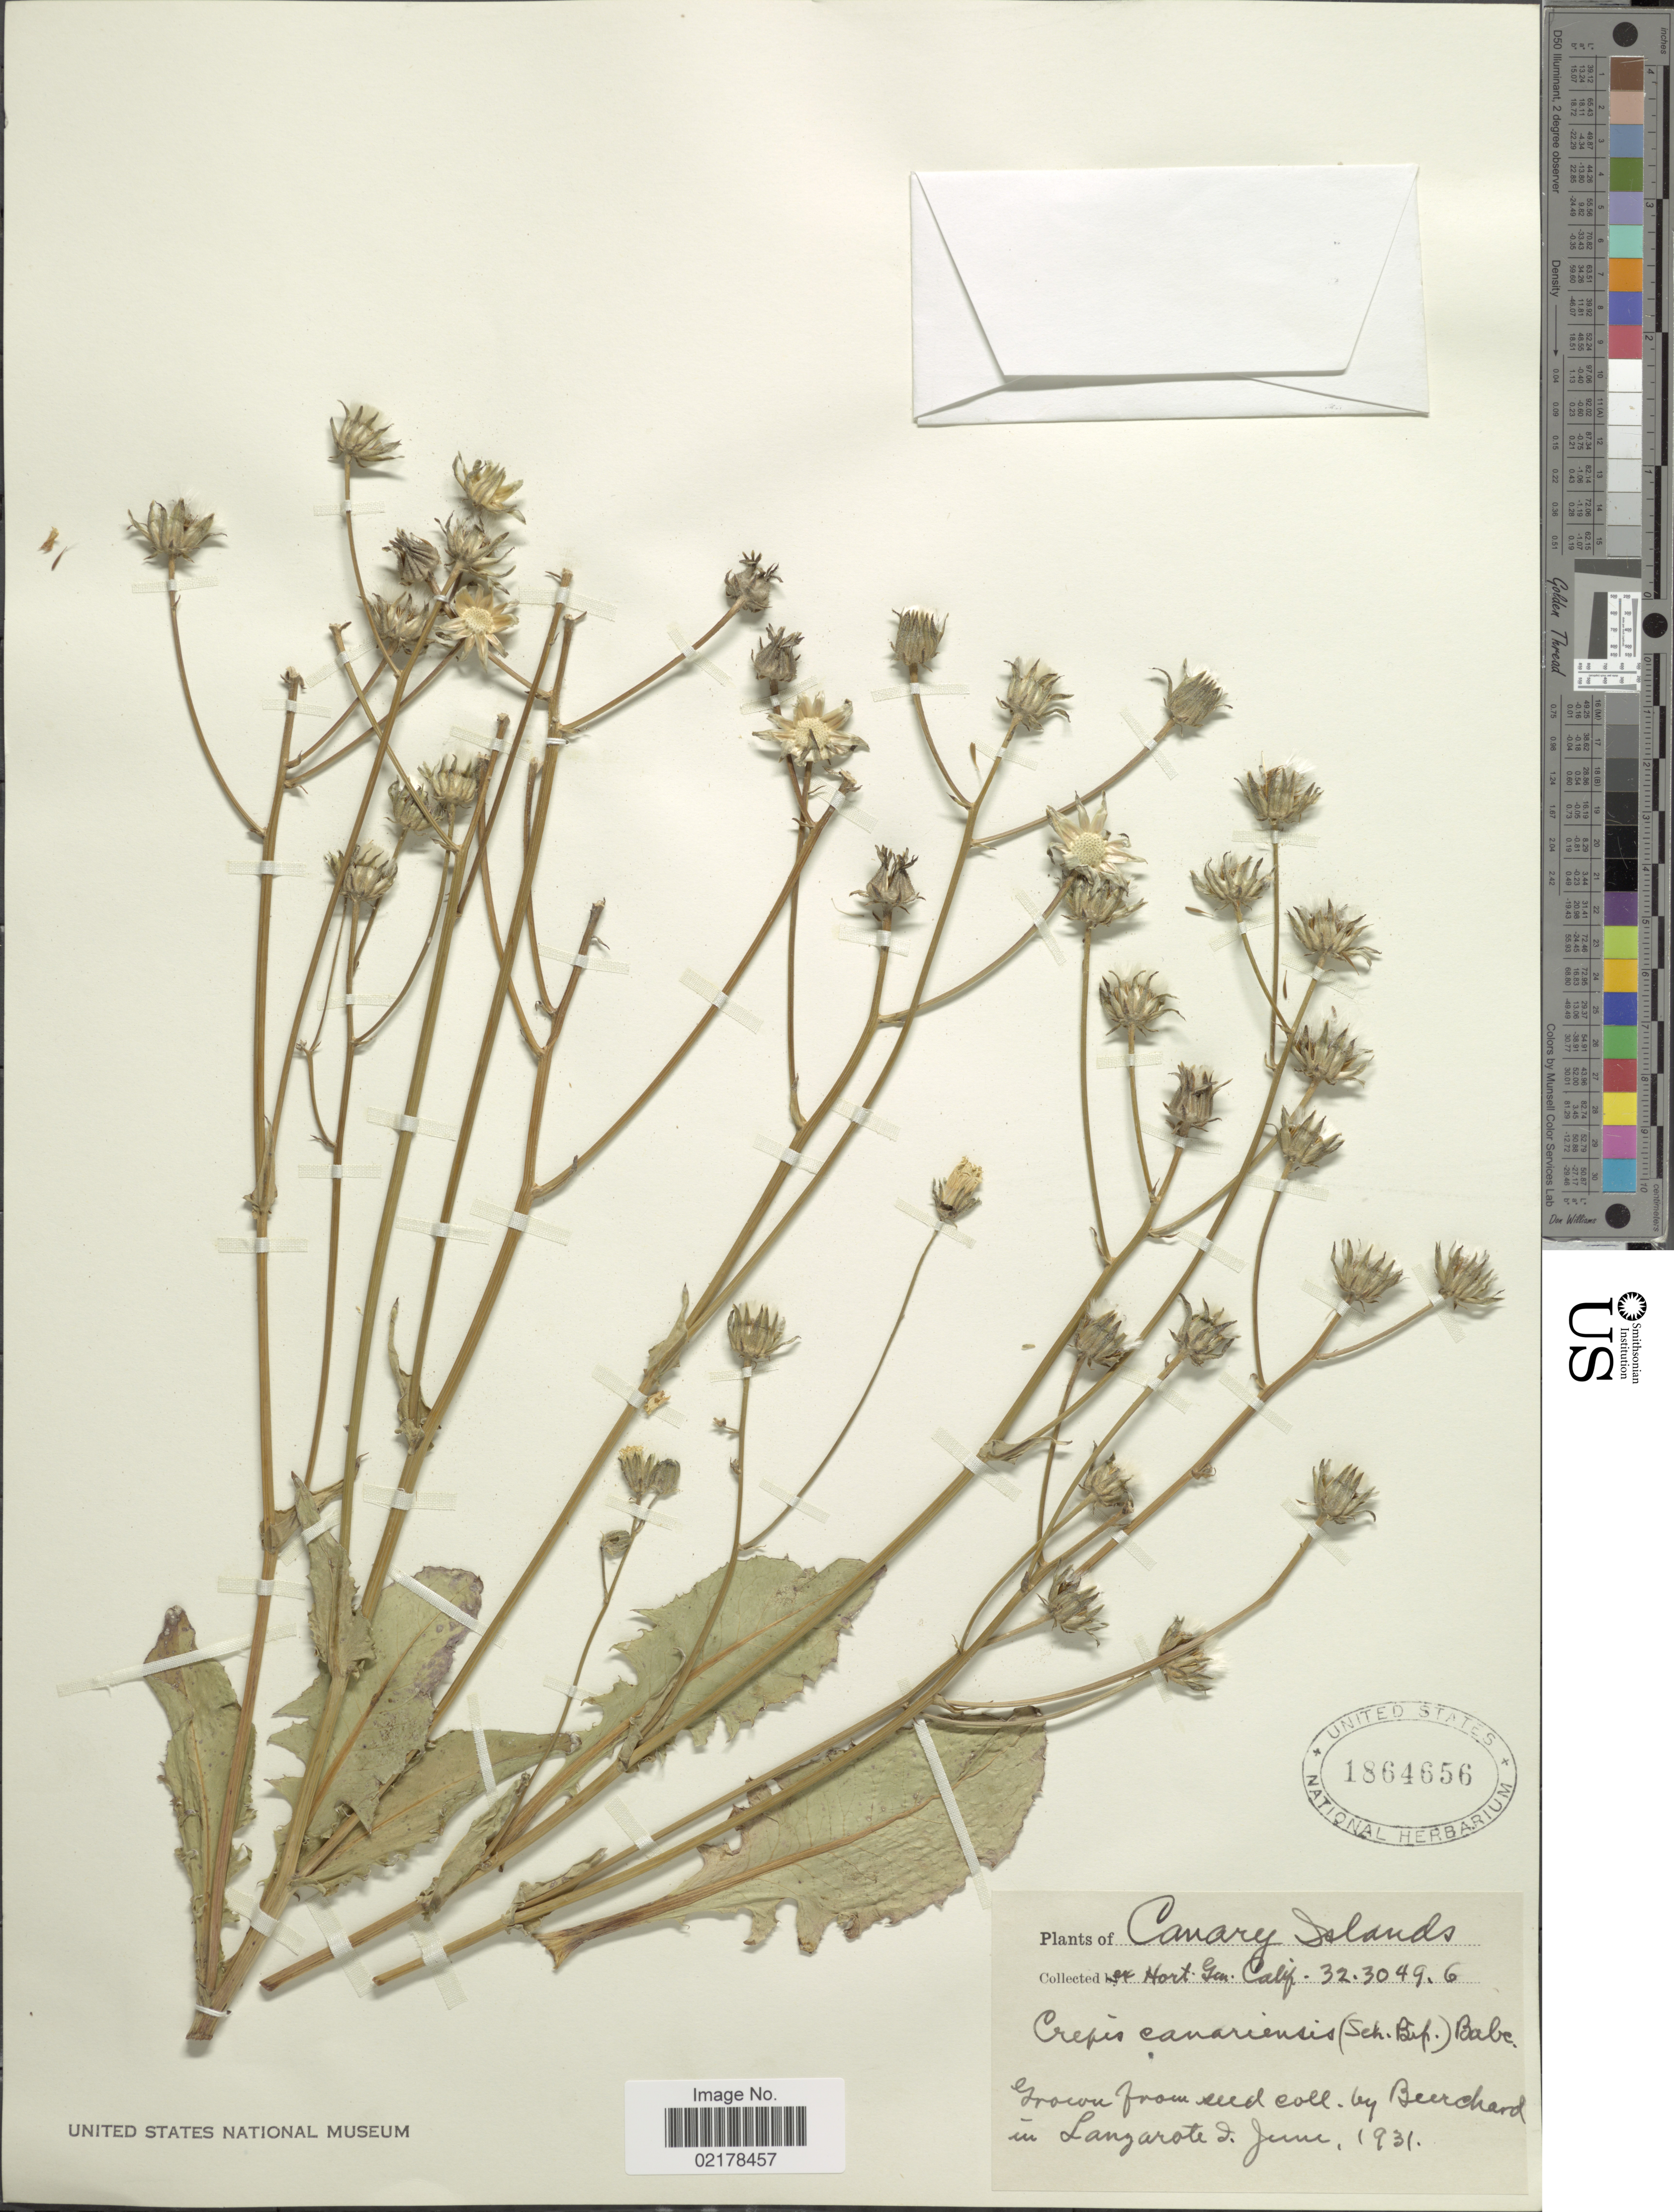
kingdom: Plantae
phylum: Tracheophyta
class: Magnoliopsida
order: Asterales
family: Asteraceae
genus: Crepis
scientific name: Crepis canariensis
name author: (Sch. Bip.) Babc.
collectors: Burchard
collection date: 1931-06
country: Spain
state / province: Canarias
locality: Canary Islands, in Langarote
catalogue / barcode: US 1864656